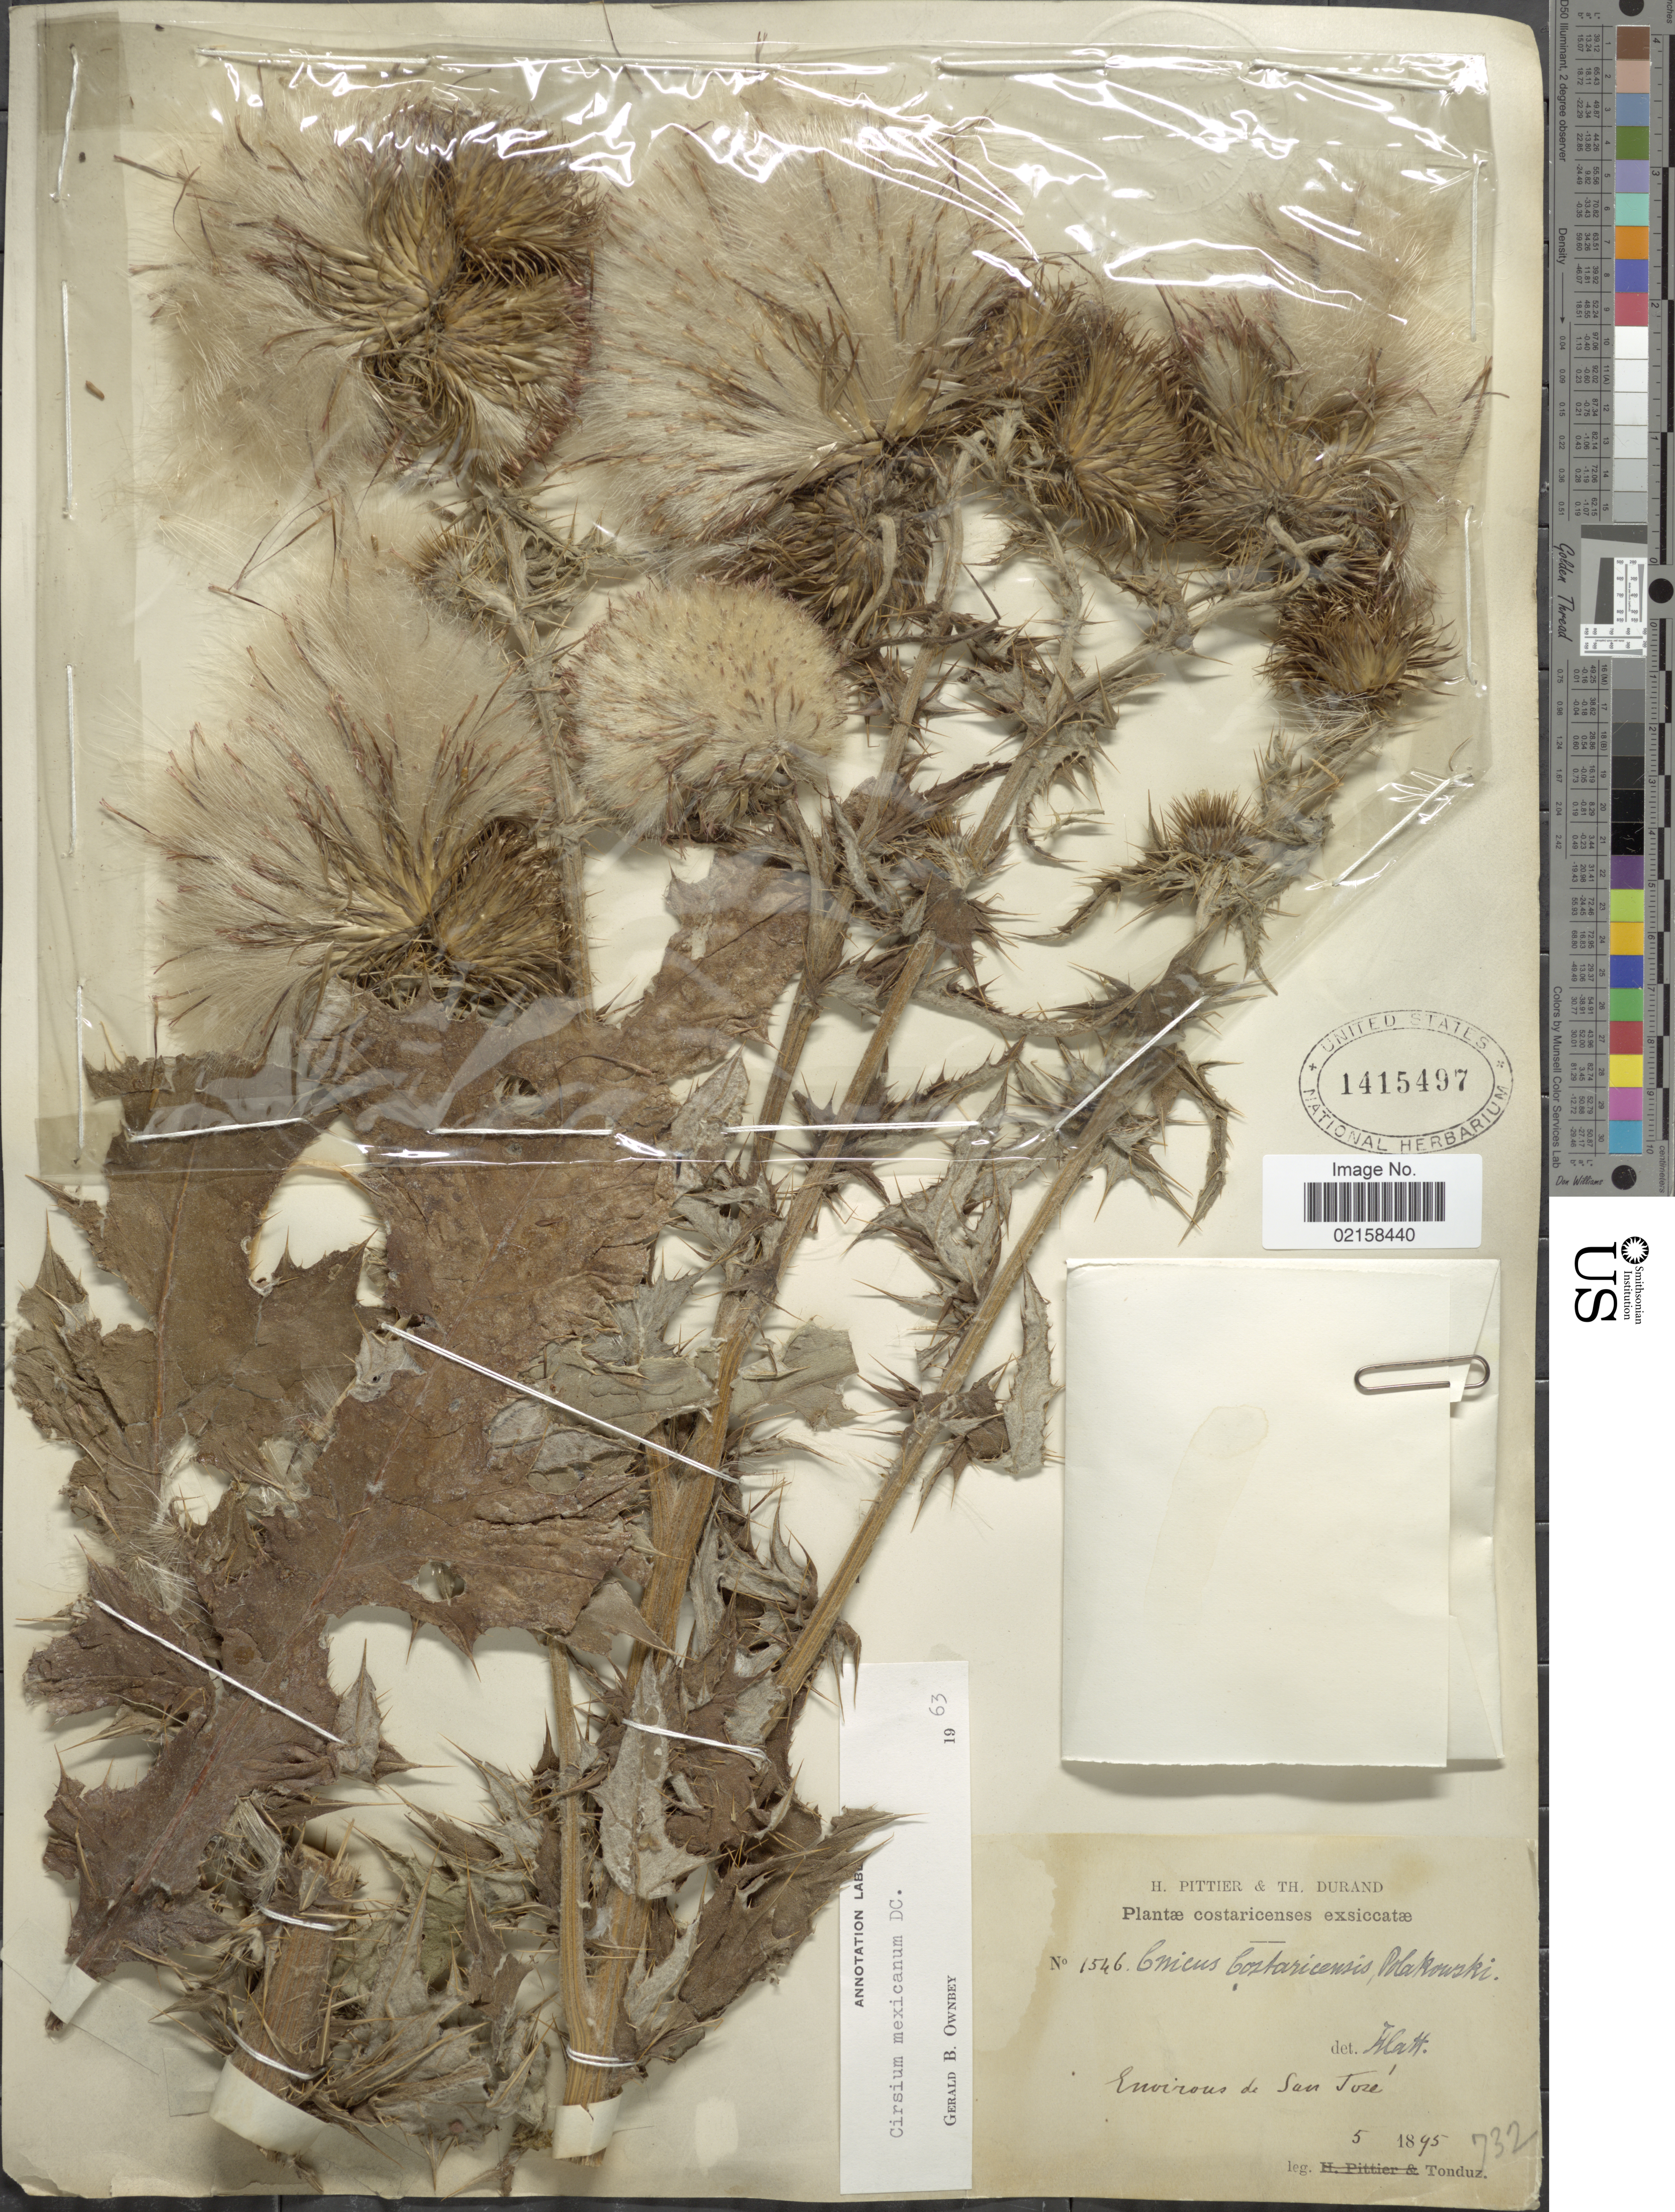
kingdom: Plantae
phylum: Tracheophyta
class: Magnoliopsida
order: Asterales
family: Asteraceae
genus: Cirsium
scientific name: Cirsium mexicanum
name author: DC.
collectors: A. Tonduz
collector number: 732?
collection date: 1895-05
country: Costa Rica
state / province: San José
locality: Environs de San José.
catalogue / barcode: US 1415497